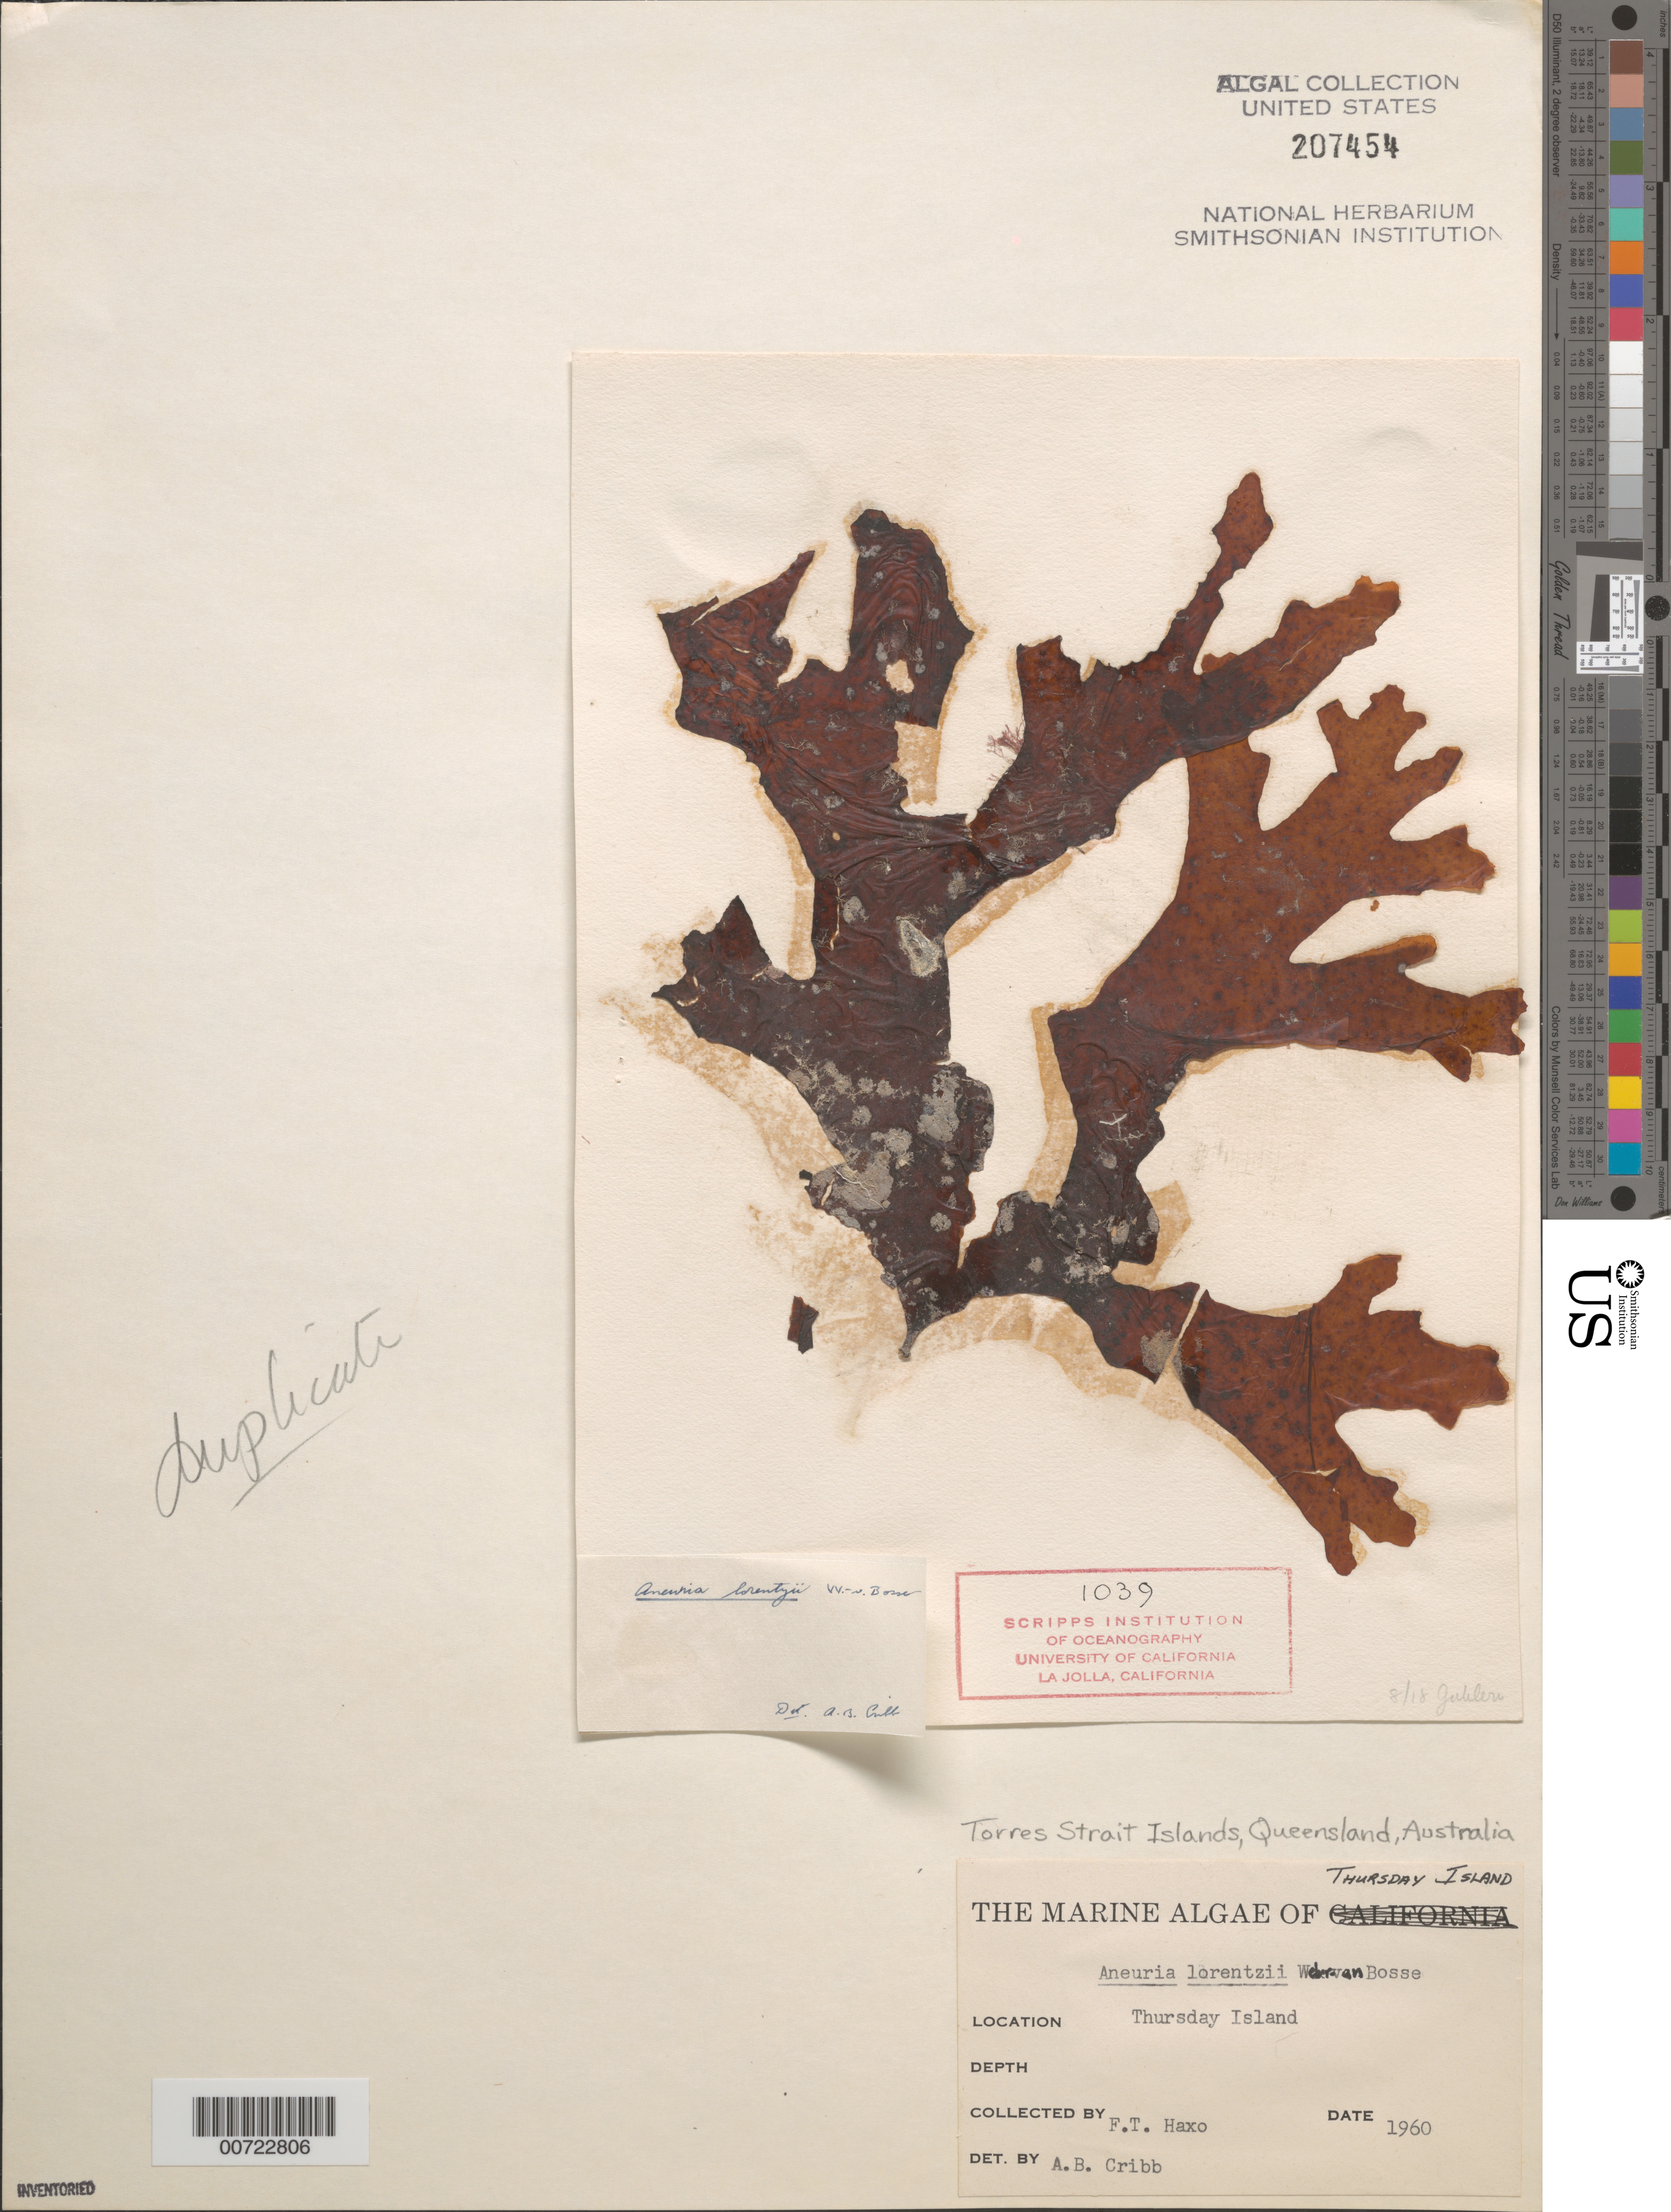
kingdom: Plantae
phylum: Rhodophyta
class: Florideophyceae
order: Ceramiales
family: Rhodomelaceae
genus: Aneurianna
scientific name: Aneurianna lorentzii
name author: (Weber Bosse) L.E. Phillips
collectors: F. Haxo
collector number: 1039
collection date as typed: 1960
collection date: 1960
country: Australia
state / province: Queensland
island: Thursday Island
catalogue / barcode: US 207454